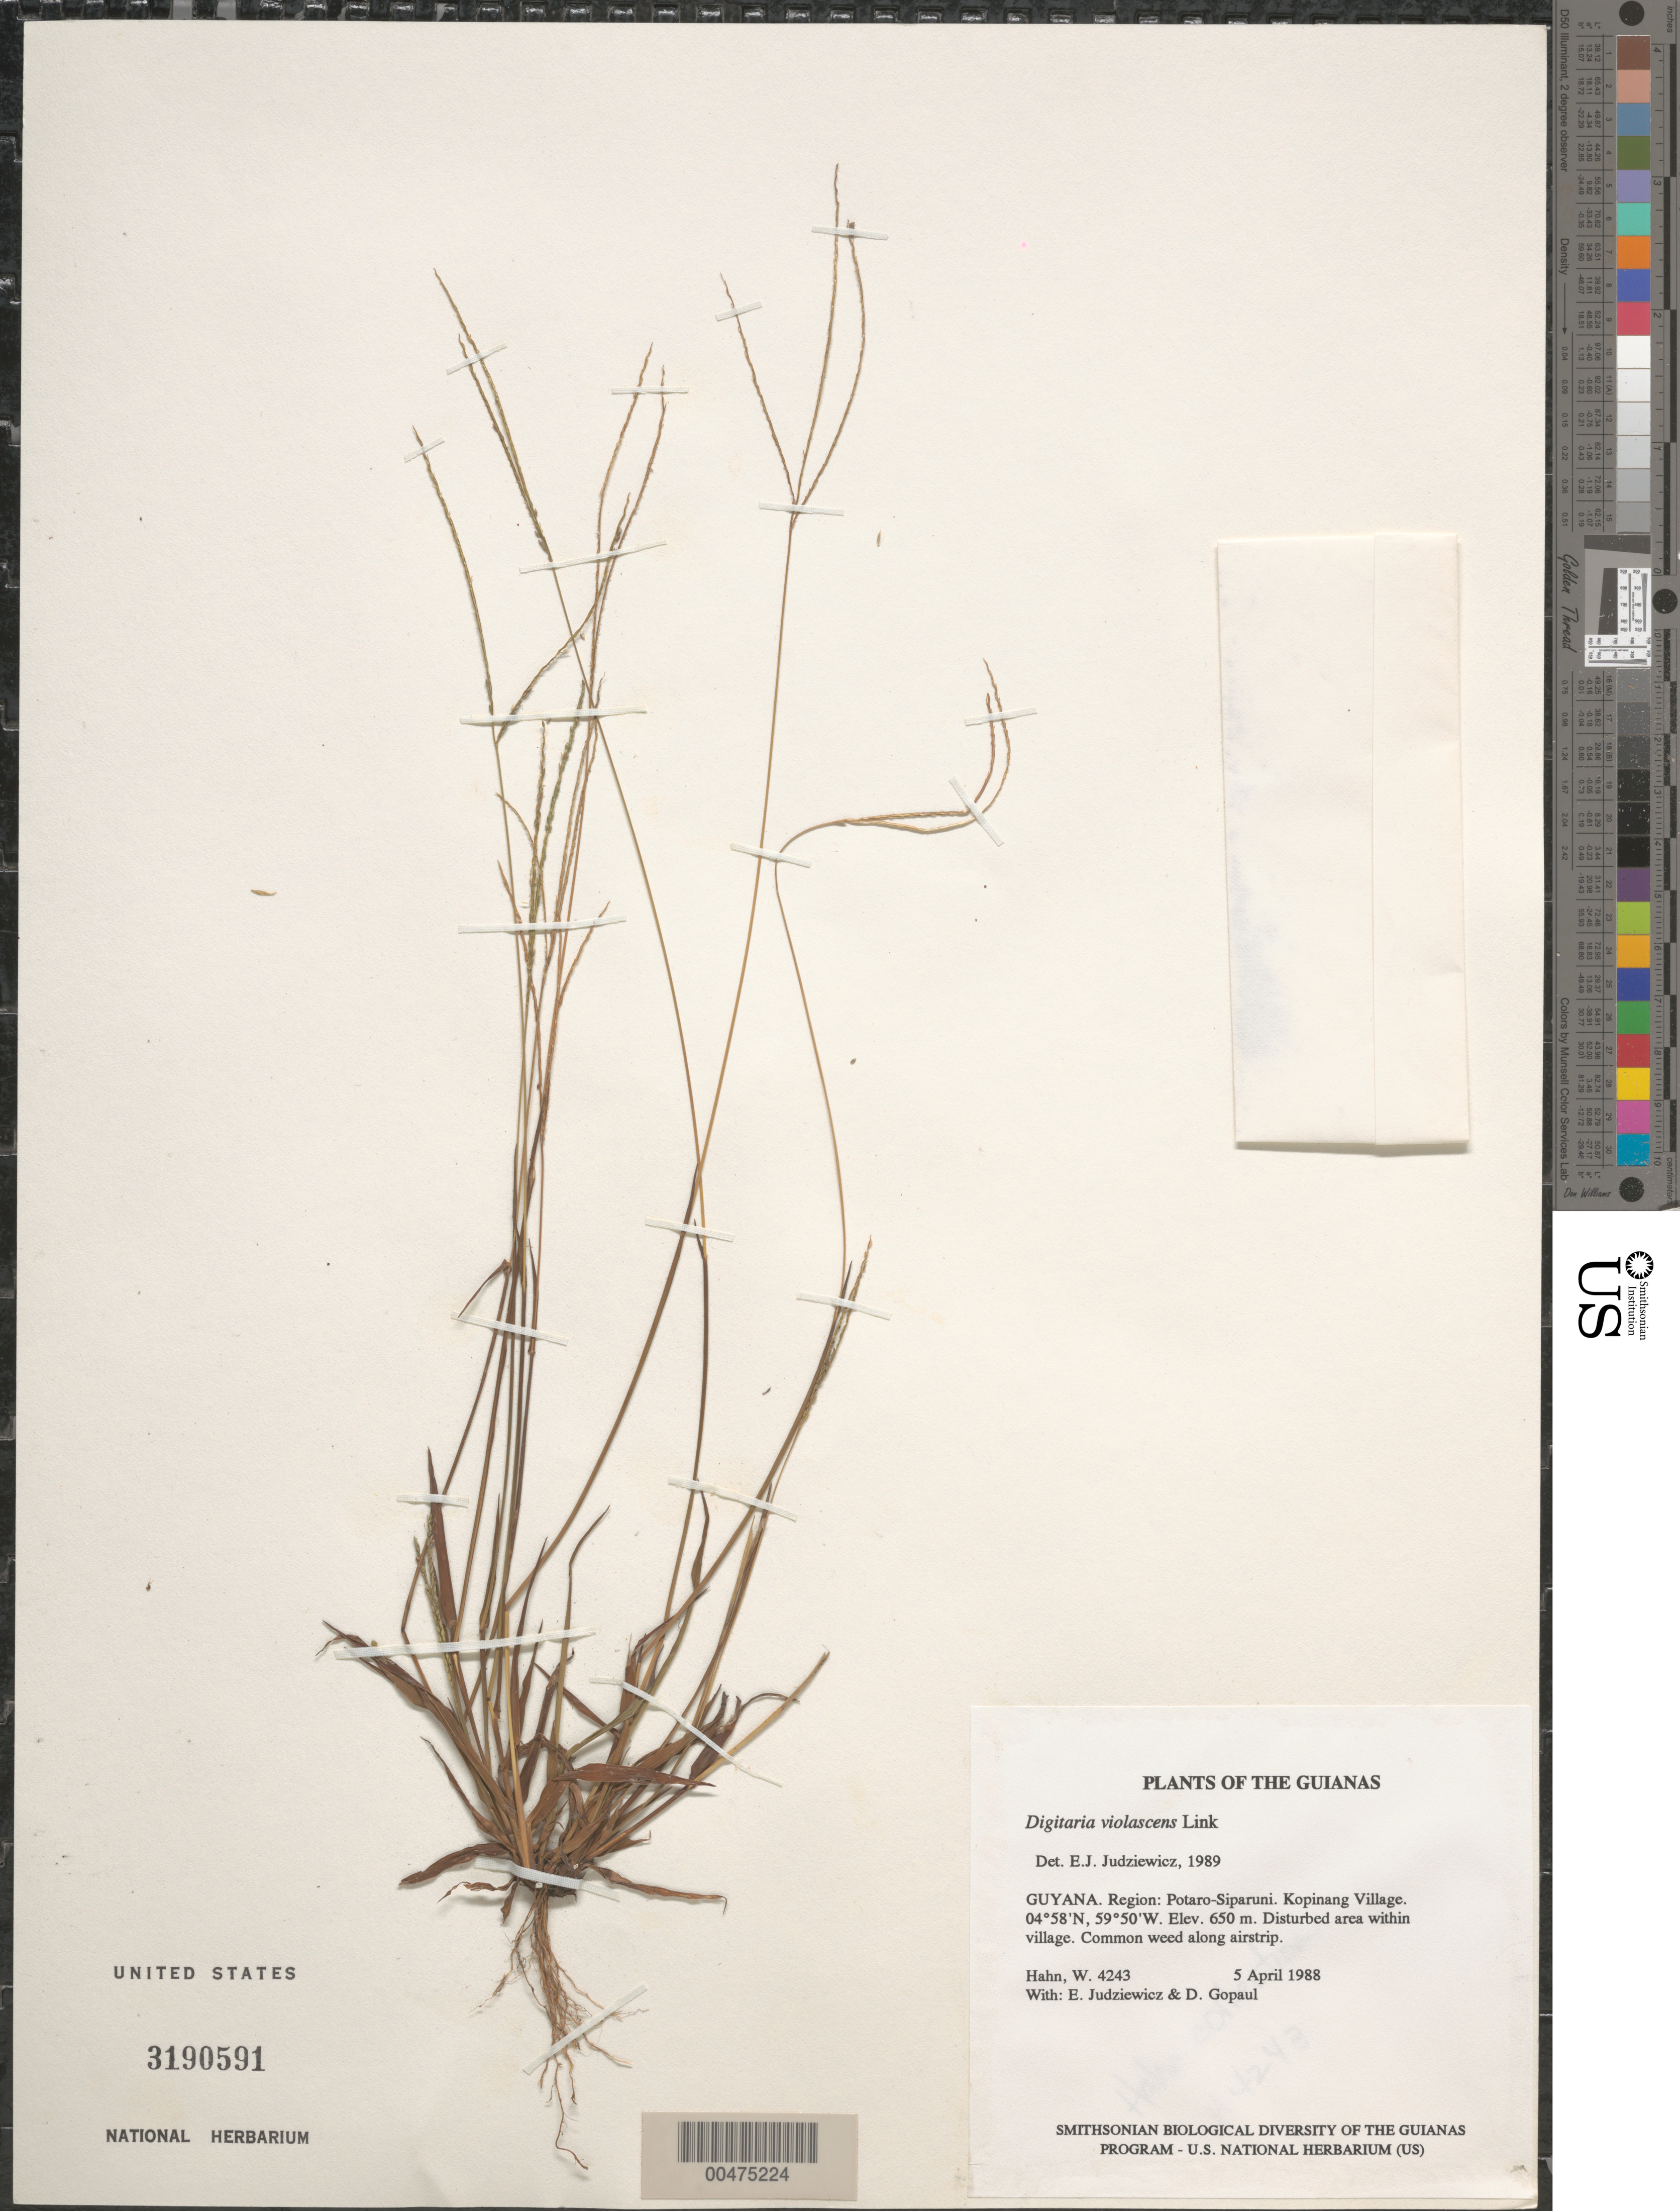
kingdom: Plantae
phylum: Tracheophyta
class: Liliopsida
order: Poales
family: Poaceae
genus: Digitaria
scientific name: Digitaria violascens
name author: Link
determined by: Judziewicz, E. J.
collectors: W. Hahn, E. J. Judziewicz & D. Gopaul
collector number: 4243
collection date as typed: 5 April 1988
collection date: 1988-04-05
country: Guyana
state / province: Potaro-Siparuni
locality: Kopinang Village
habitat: Disturbed area within village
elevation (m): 650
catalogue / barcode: US 3190591